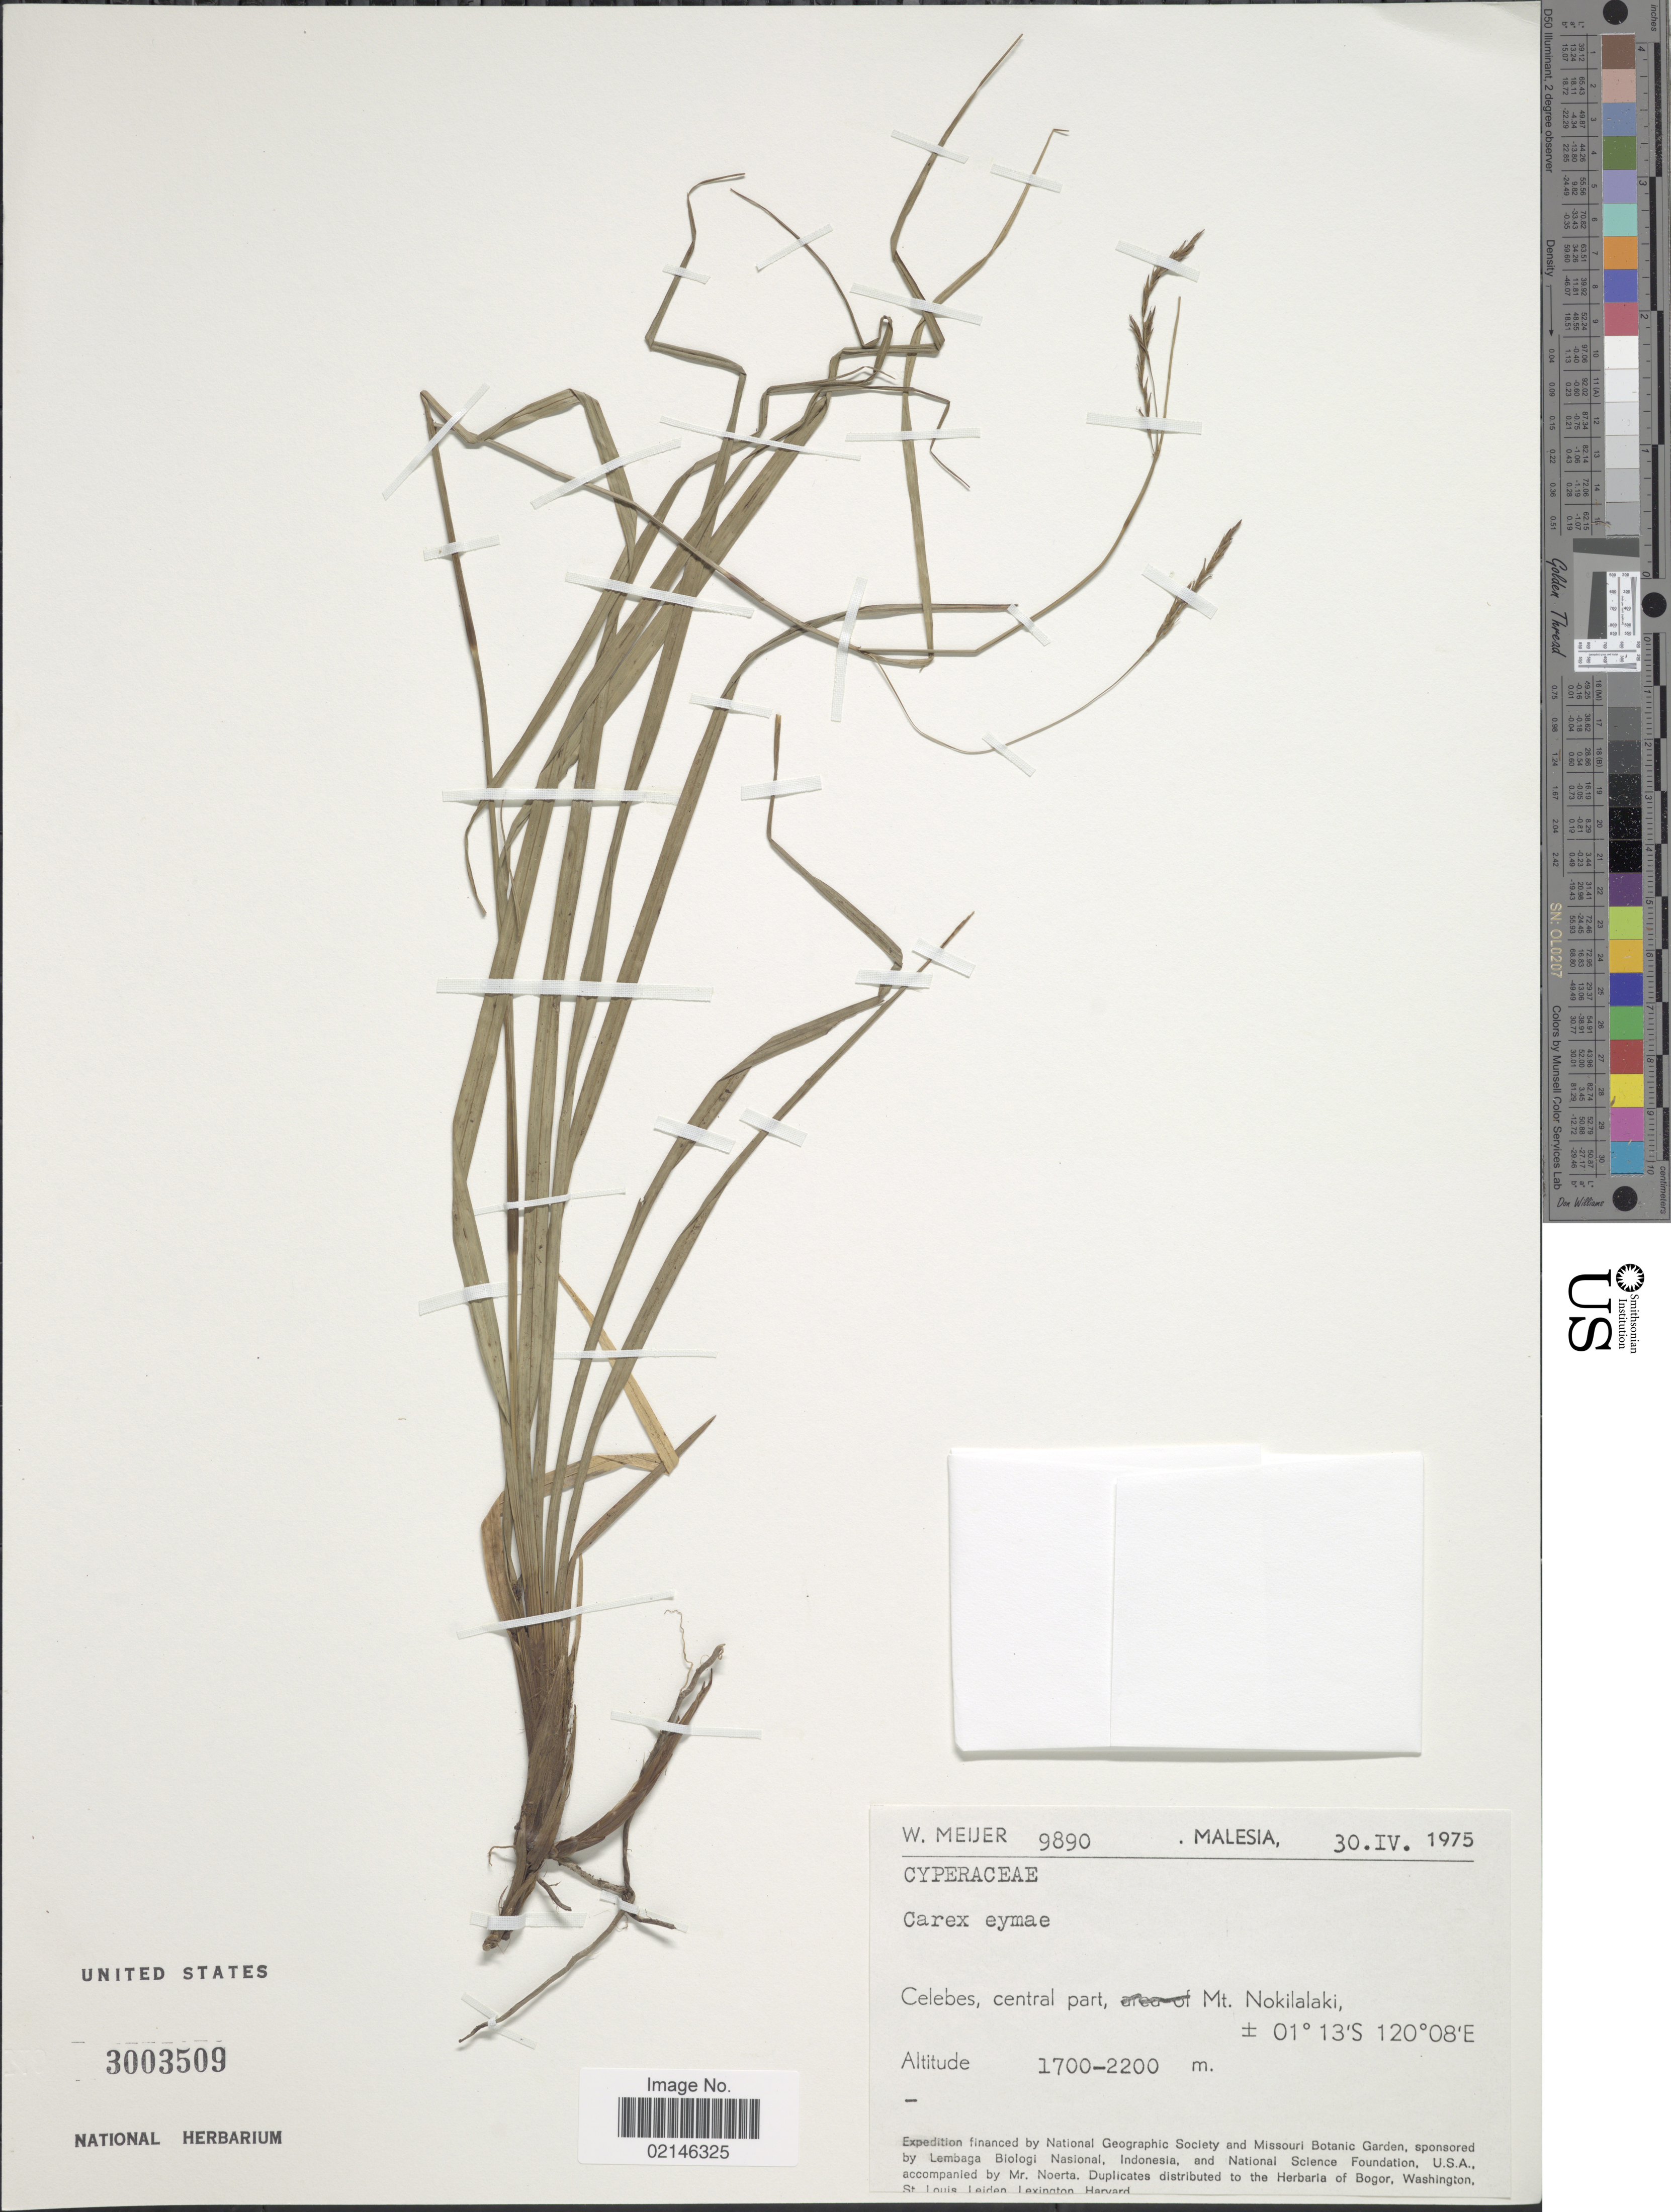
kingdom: Plantae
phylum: Tracheophyta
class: Liliopsida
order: Poales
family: Cyperaceae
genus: Carex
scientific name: Carex perakensis var. borneensis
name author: (C.B. Clarke) Noot.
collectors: W. Meijer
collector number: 9890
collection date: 1975-04-30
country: Malaysia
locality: Celebes, central part, Mt. Nokilalaki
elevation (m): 1700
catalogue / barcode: US 3003509